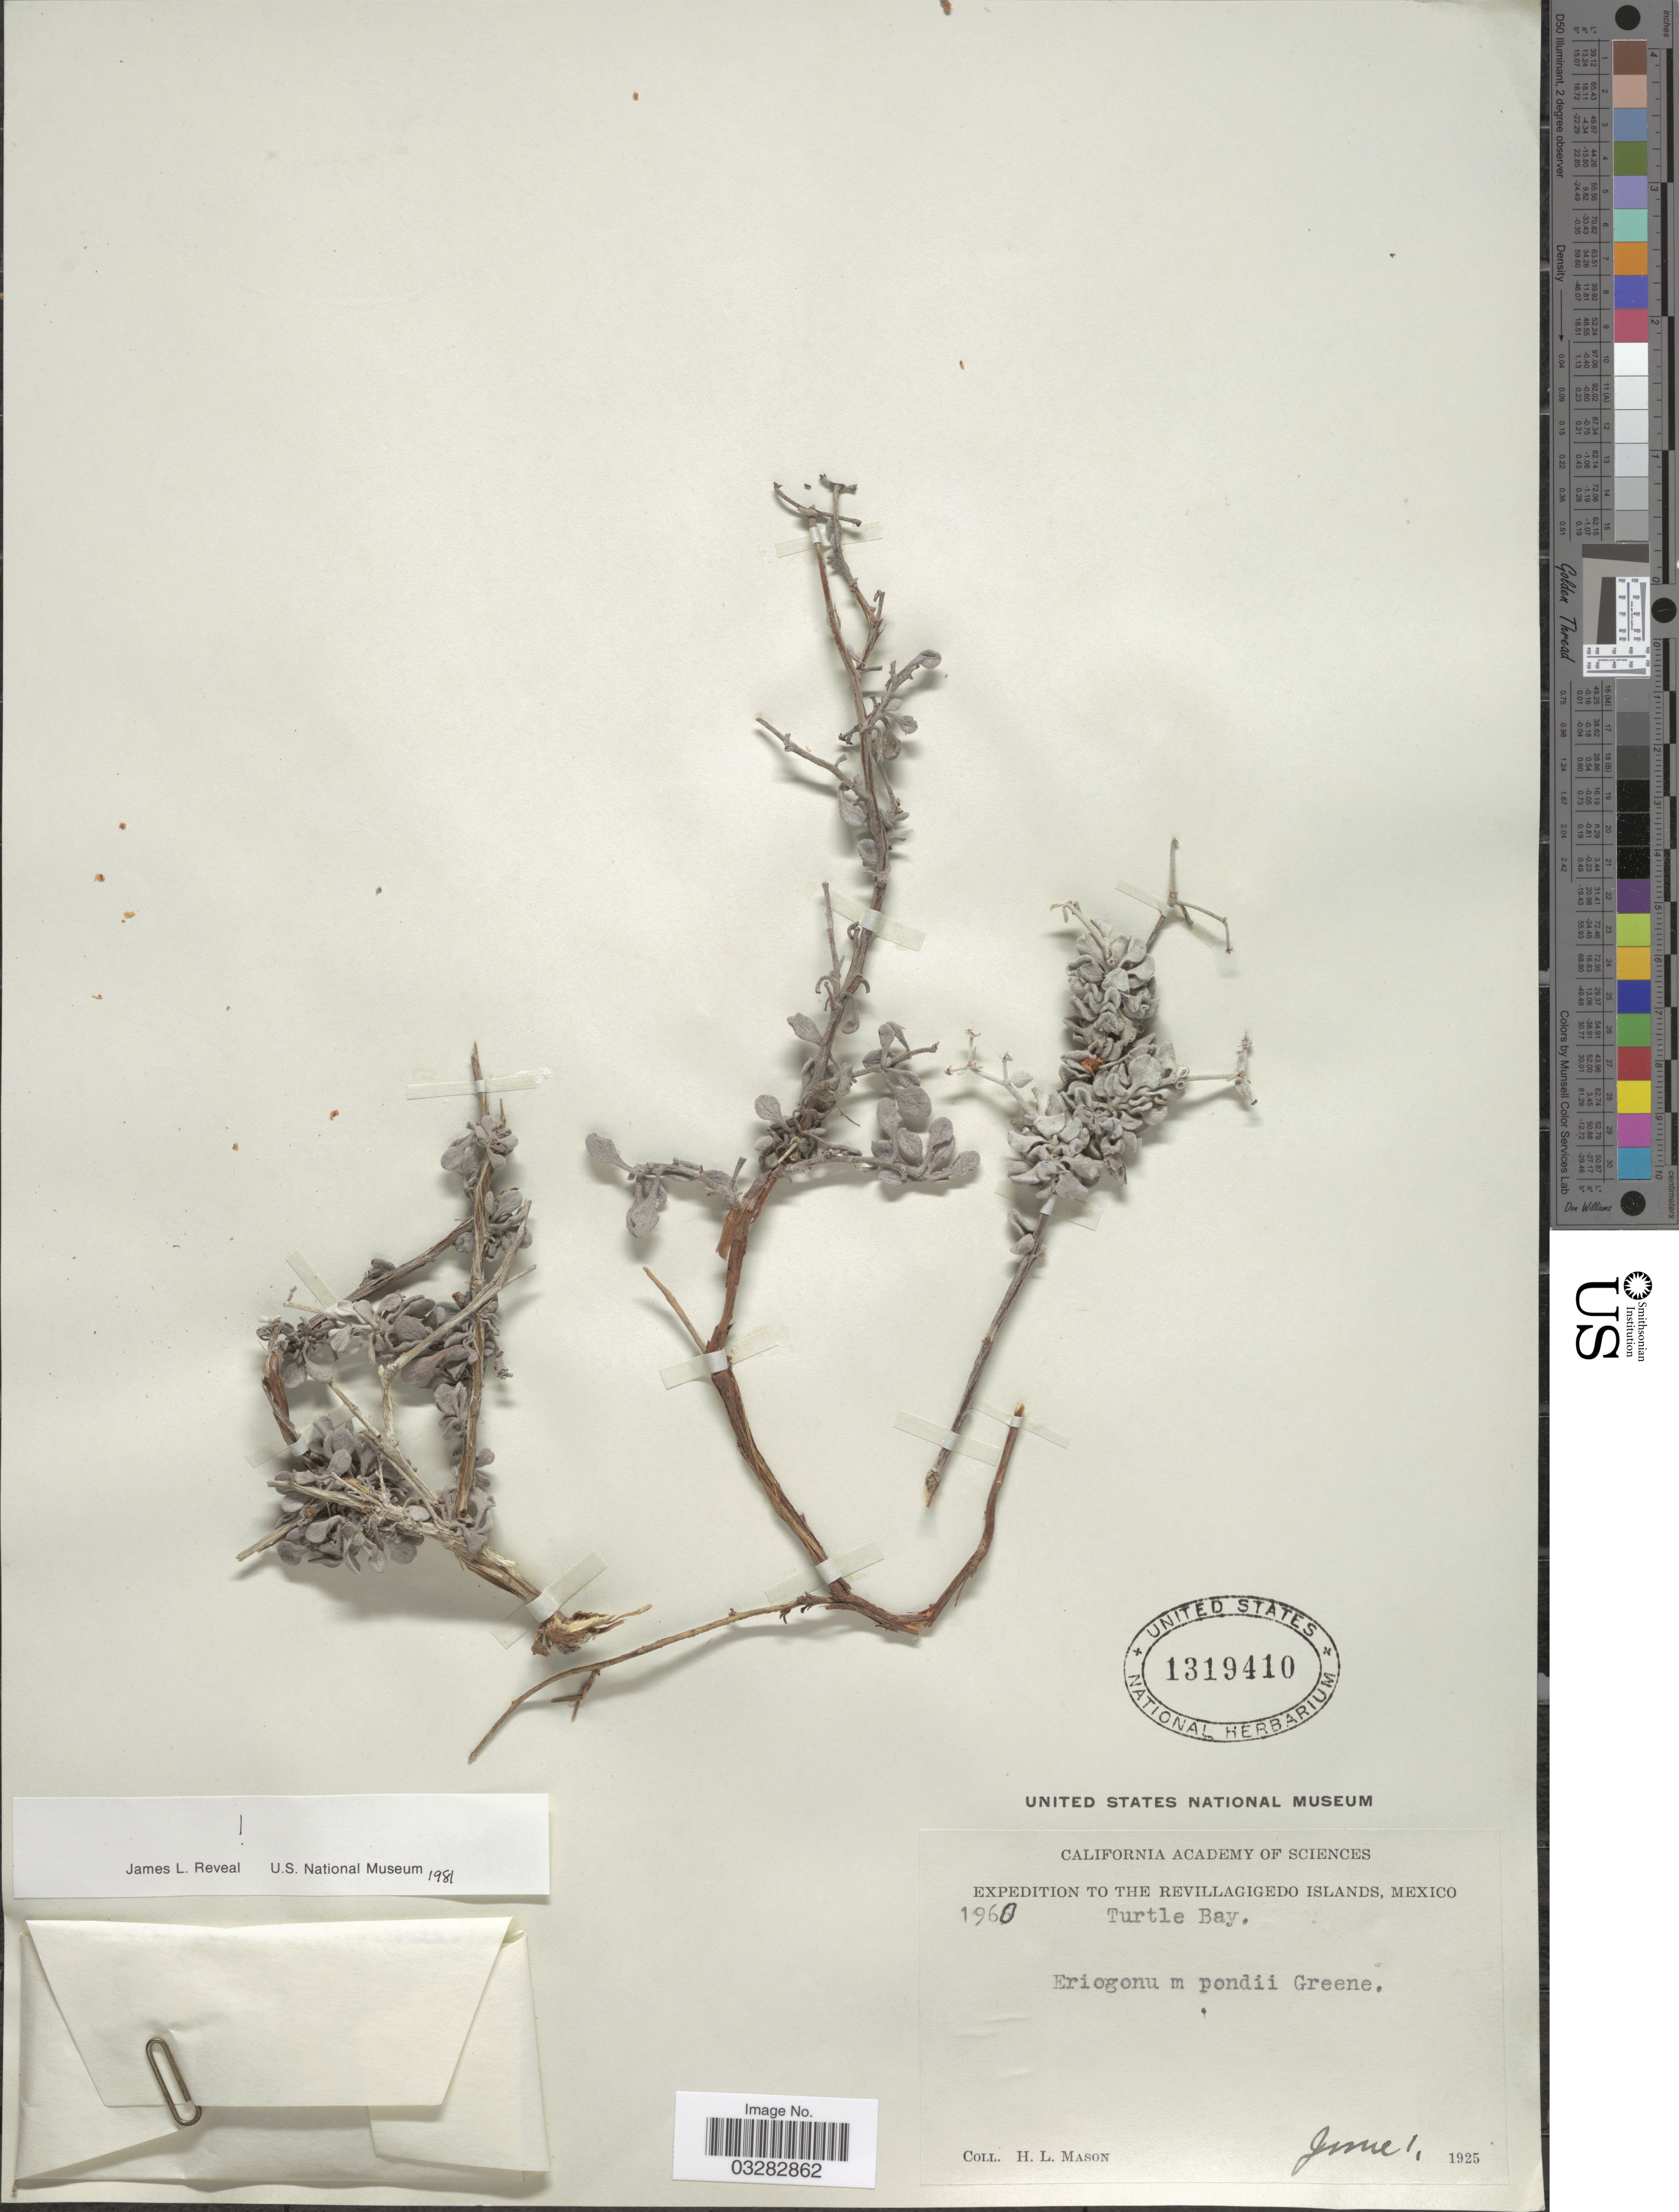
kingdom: Plantae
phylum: Tracheophyta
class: Magnoliopsida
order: Caryophyllales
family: Polygonaceae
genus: Eriogonum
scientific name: Eriogonum pondii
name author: Greene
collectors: H. L. Mason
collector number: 1960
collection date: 1925-06-01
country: Mexico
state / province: Colima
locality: Revillagigedo Islands. Turtle Bay.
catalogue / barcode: US 1319410